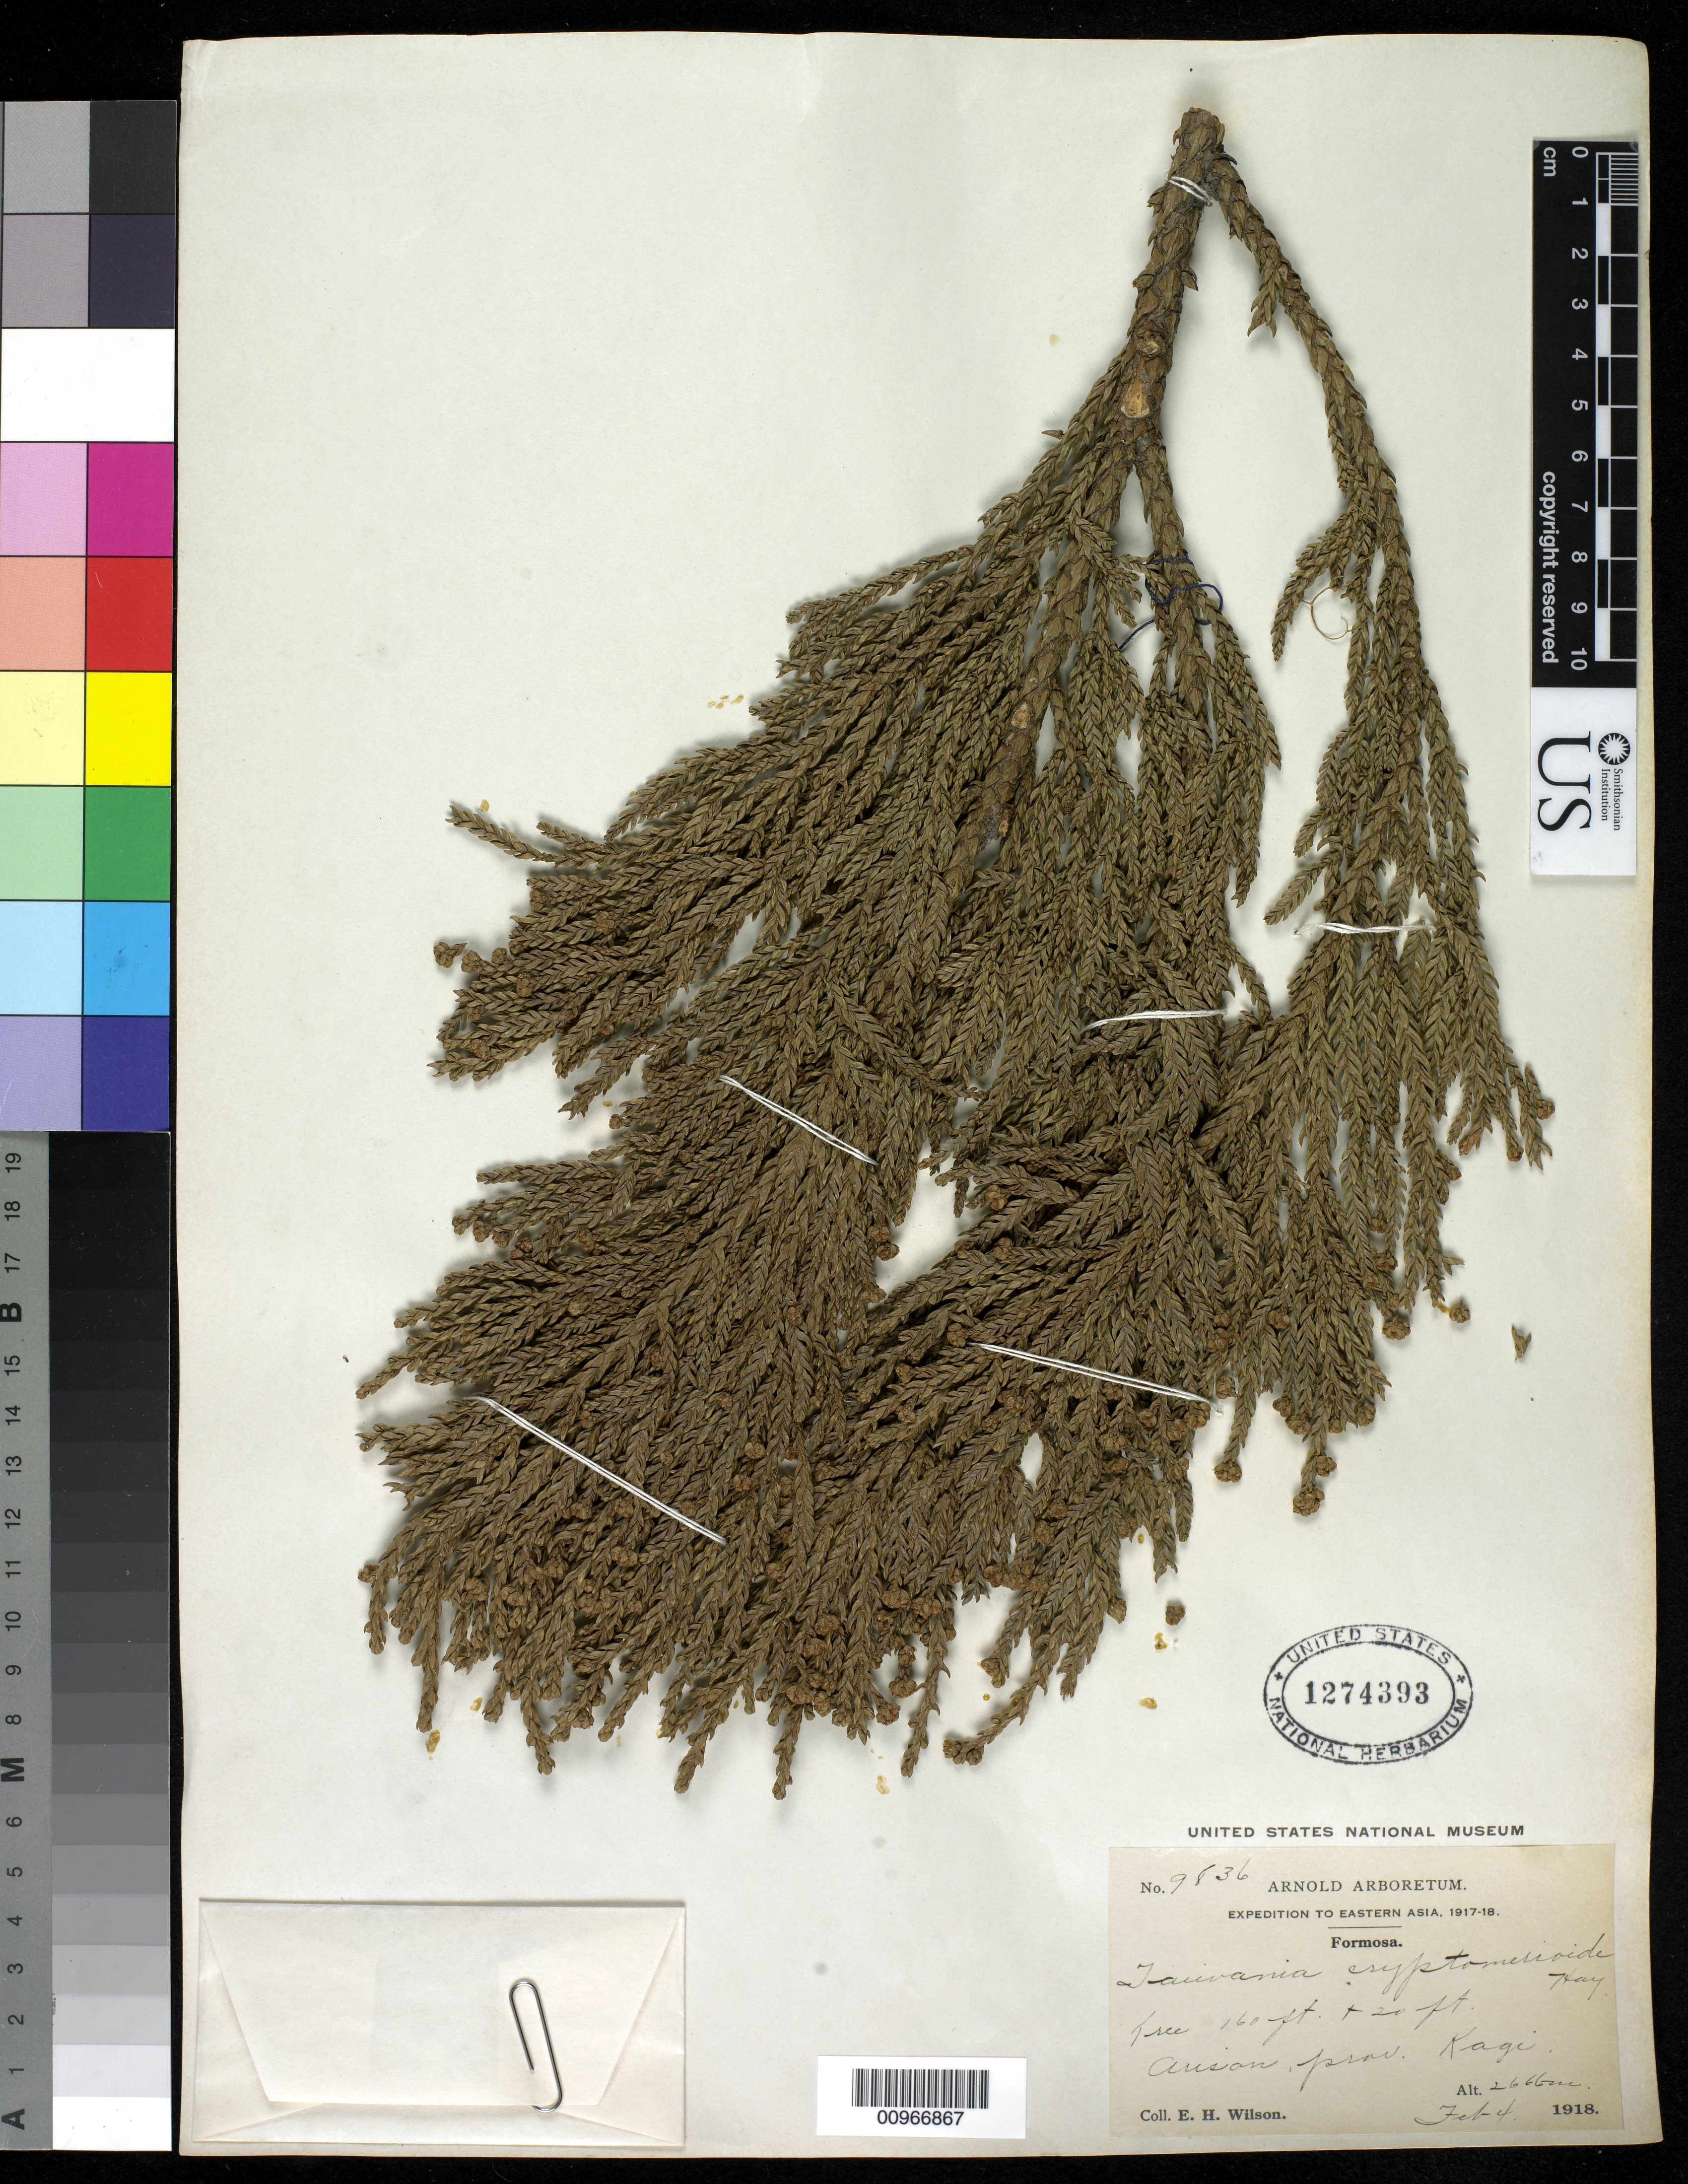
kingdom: Plantae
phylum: Tracheophyta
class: Pinopsida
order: Pinales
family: Cupressaceae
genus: Taiwania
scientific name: Taiwania cryptomerioides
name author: Hayata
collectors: E. H. Wilson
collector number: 9836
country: Taiwan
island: Taiwan [Formosa]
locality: Kagi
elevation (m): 2266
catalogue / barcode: US 1274393